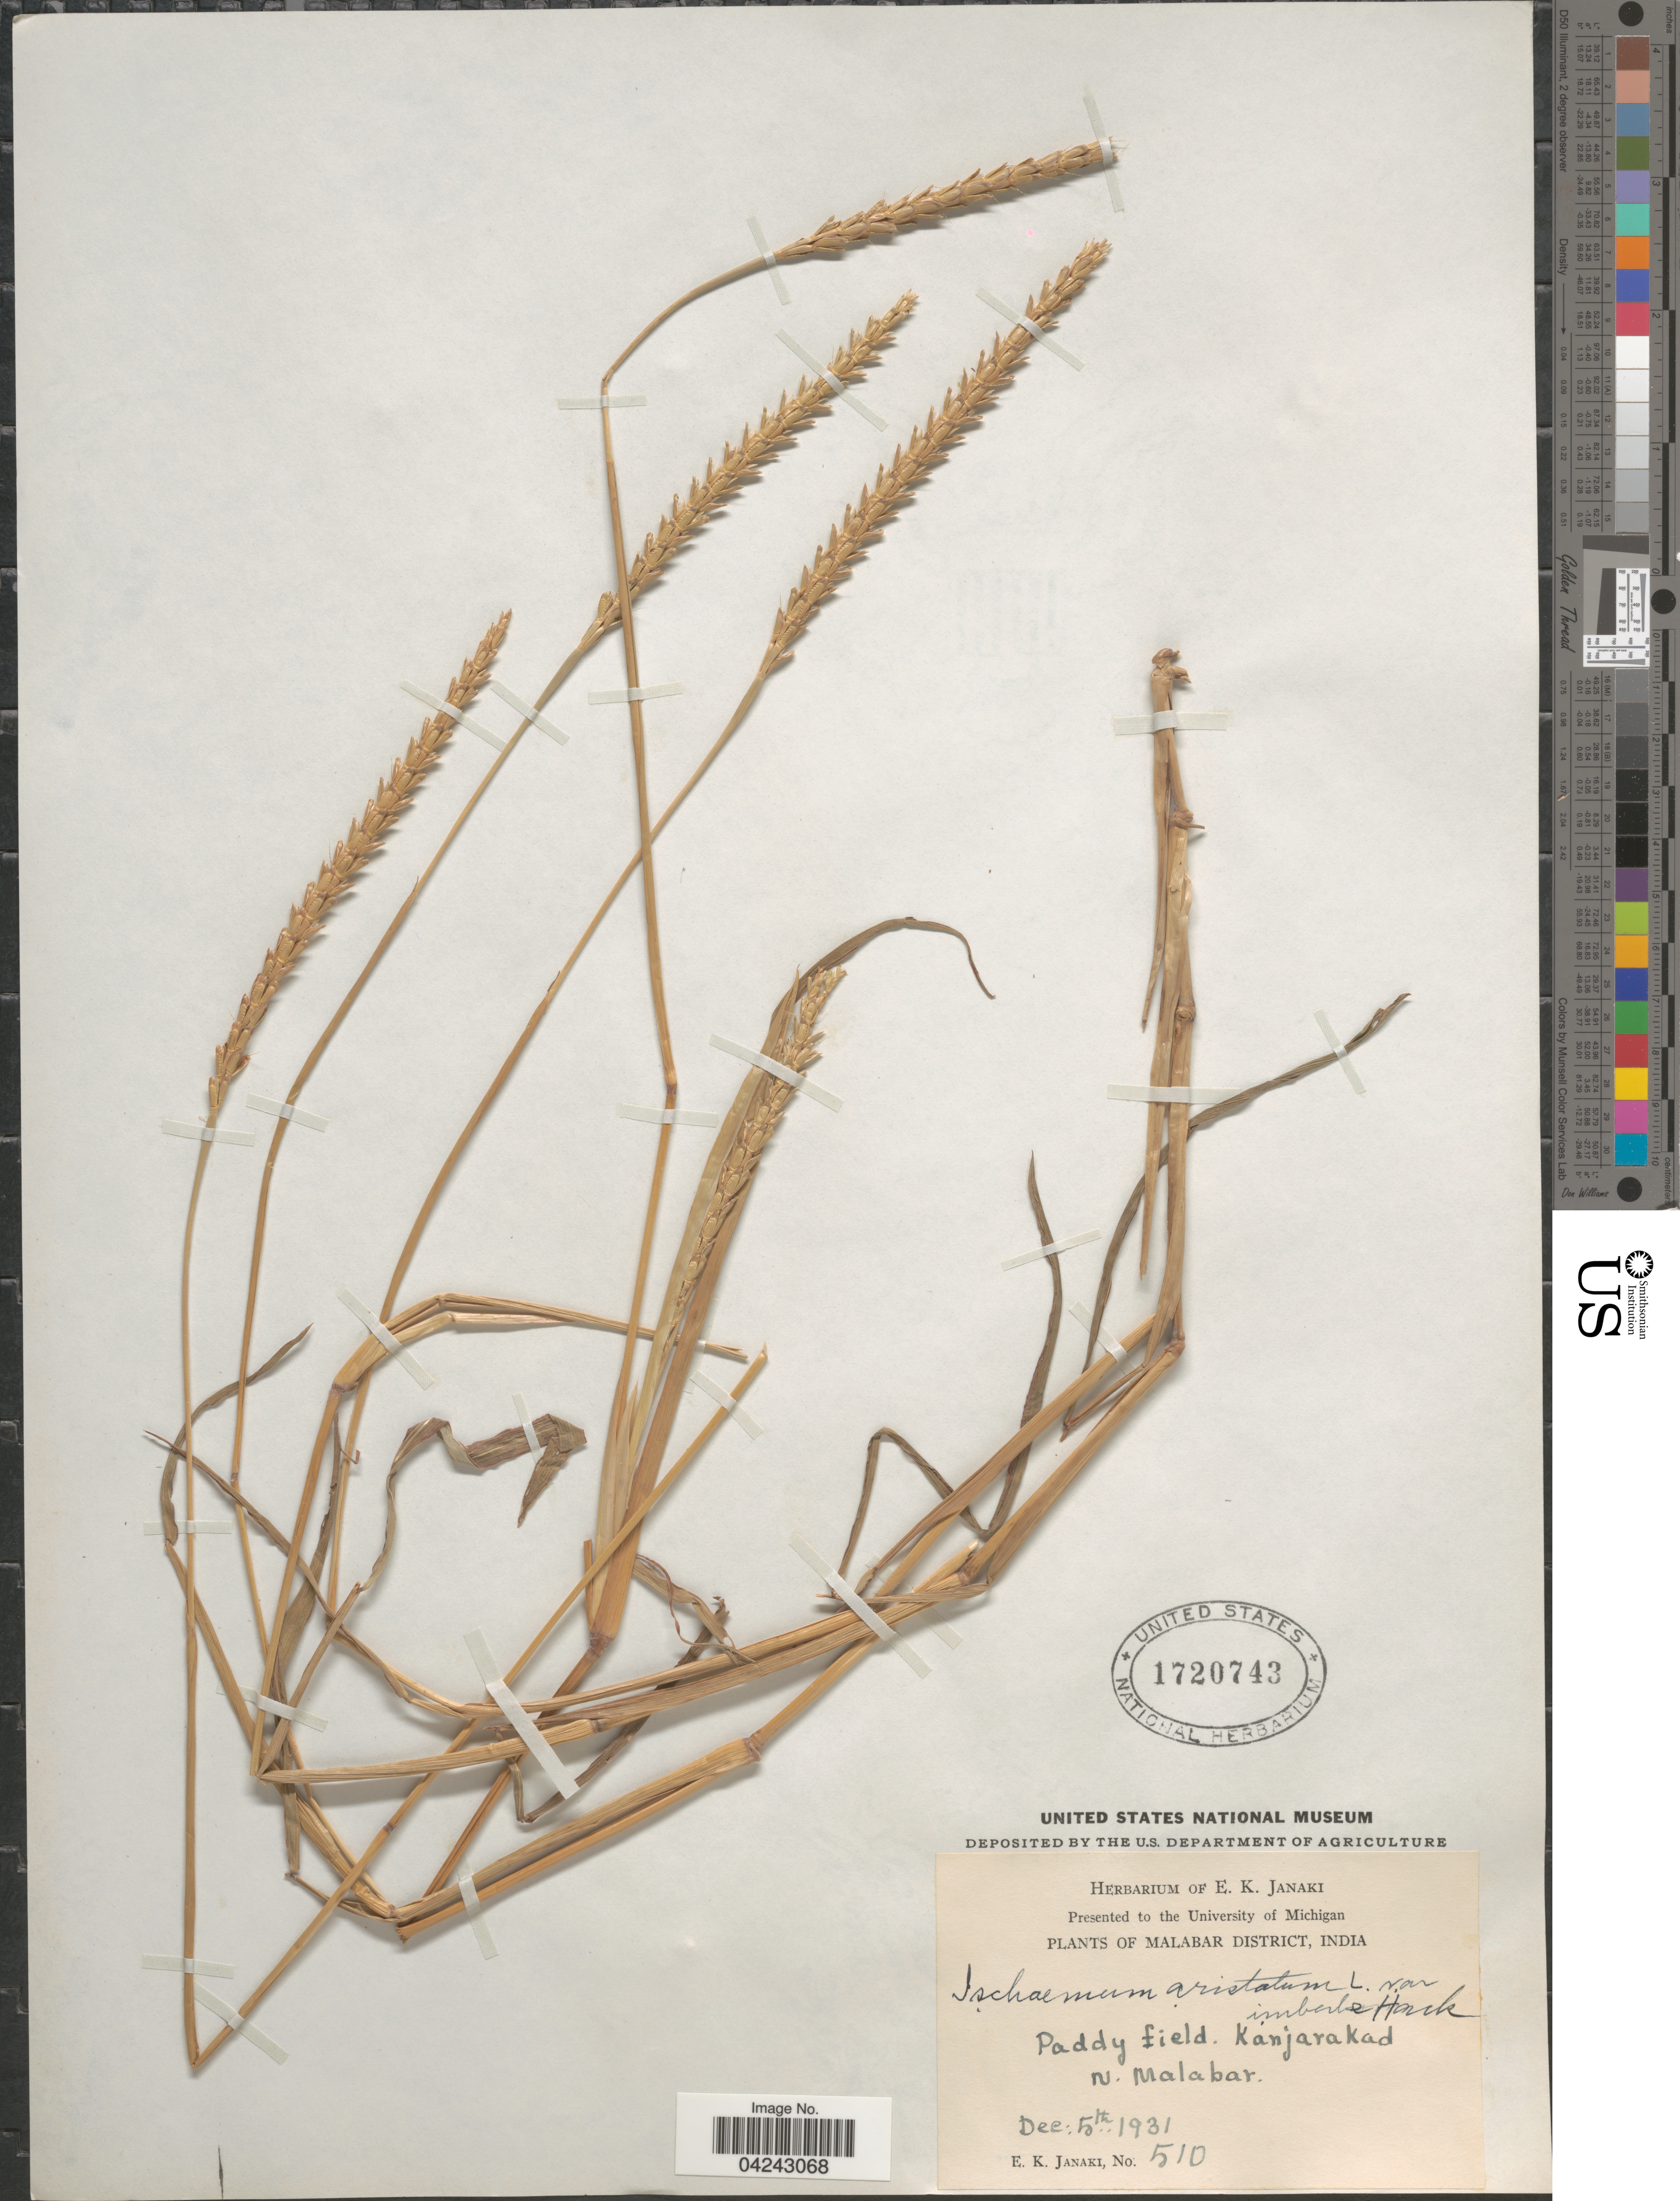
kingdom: Plantae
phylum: Tracheophyta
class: Liliopsida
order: Poales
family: Poaceae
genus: Ischaemum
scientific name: Ischaemum aristatum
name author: L.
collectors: E. Janaki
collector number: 510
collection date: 1931-12-05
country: India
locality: Malabar District. Kanjarakad N. Malabar.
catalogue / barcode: US 1720743